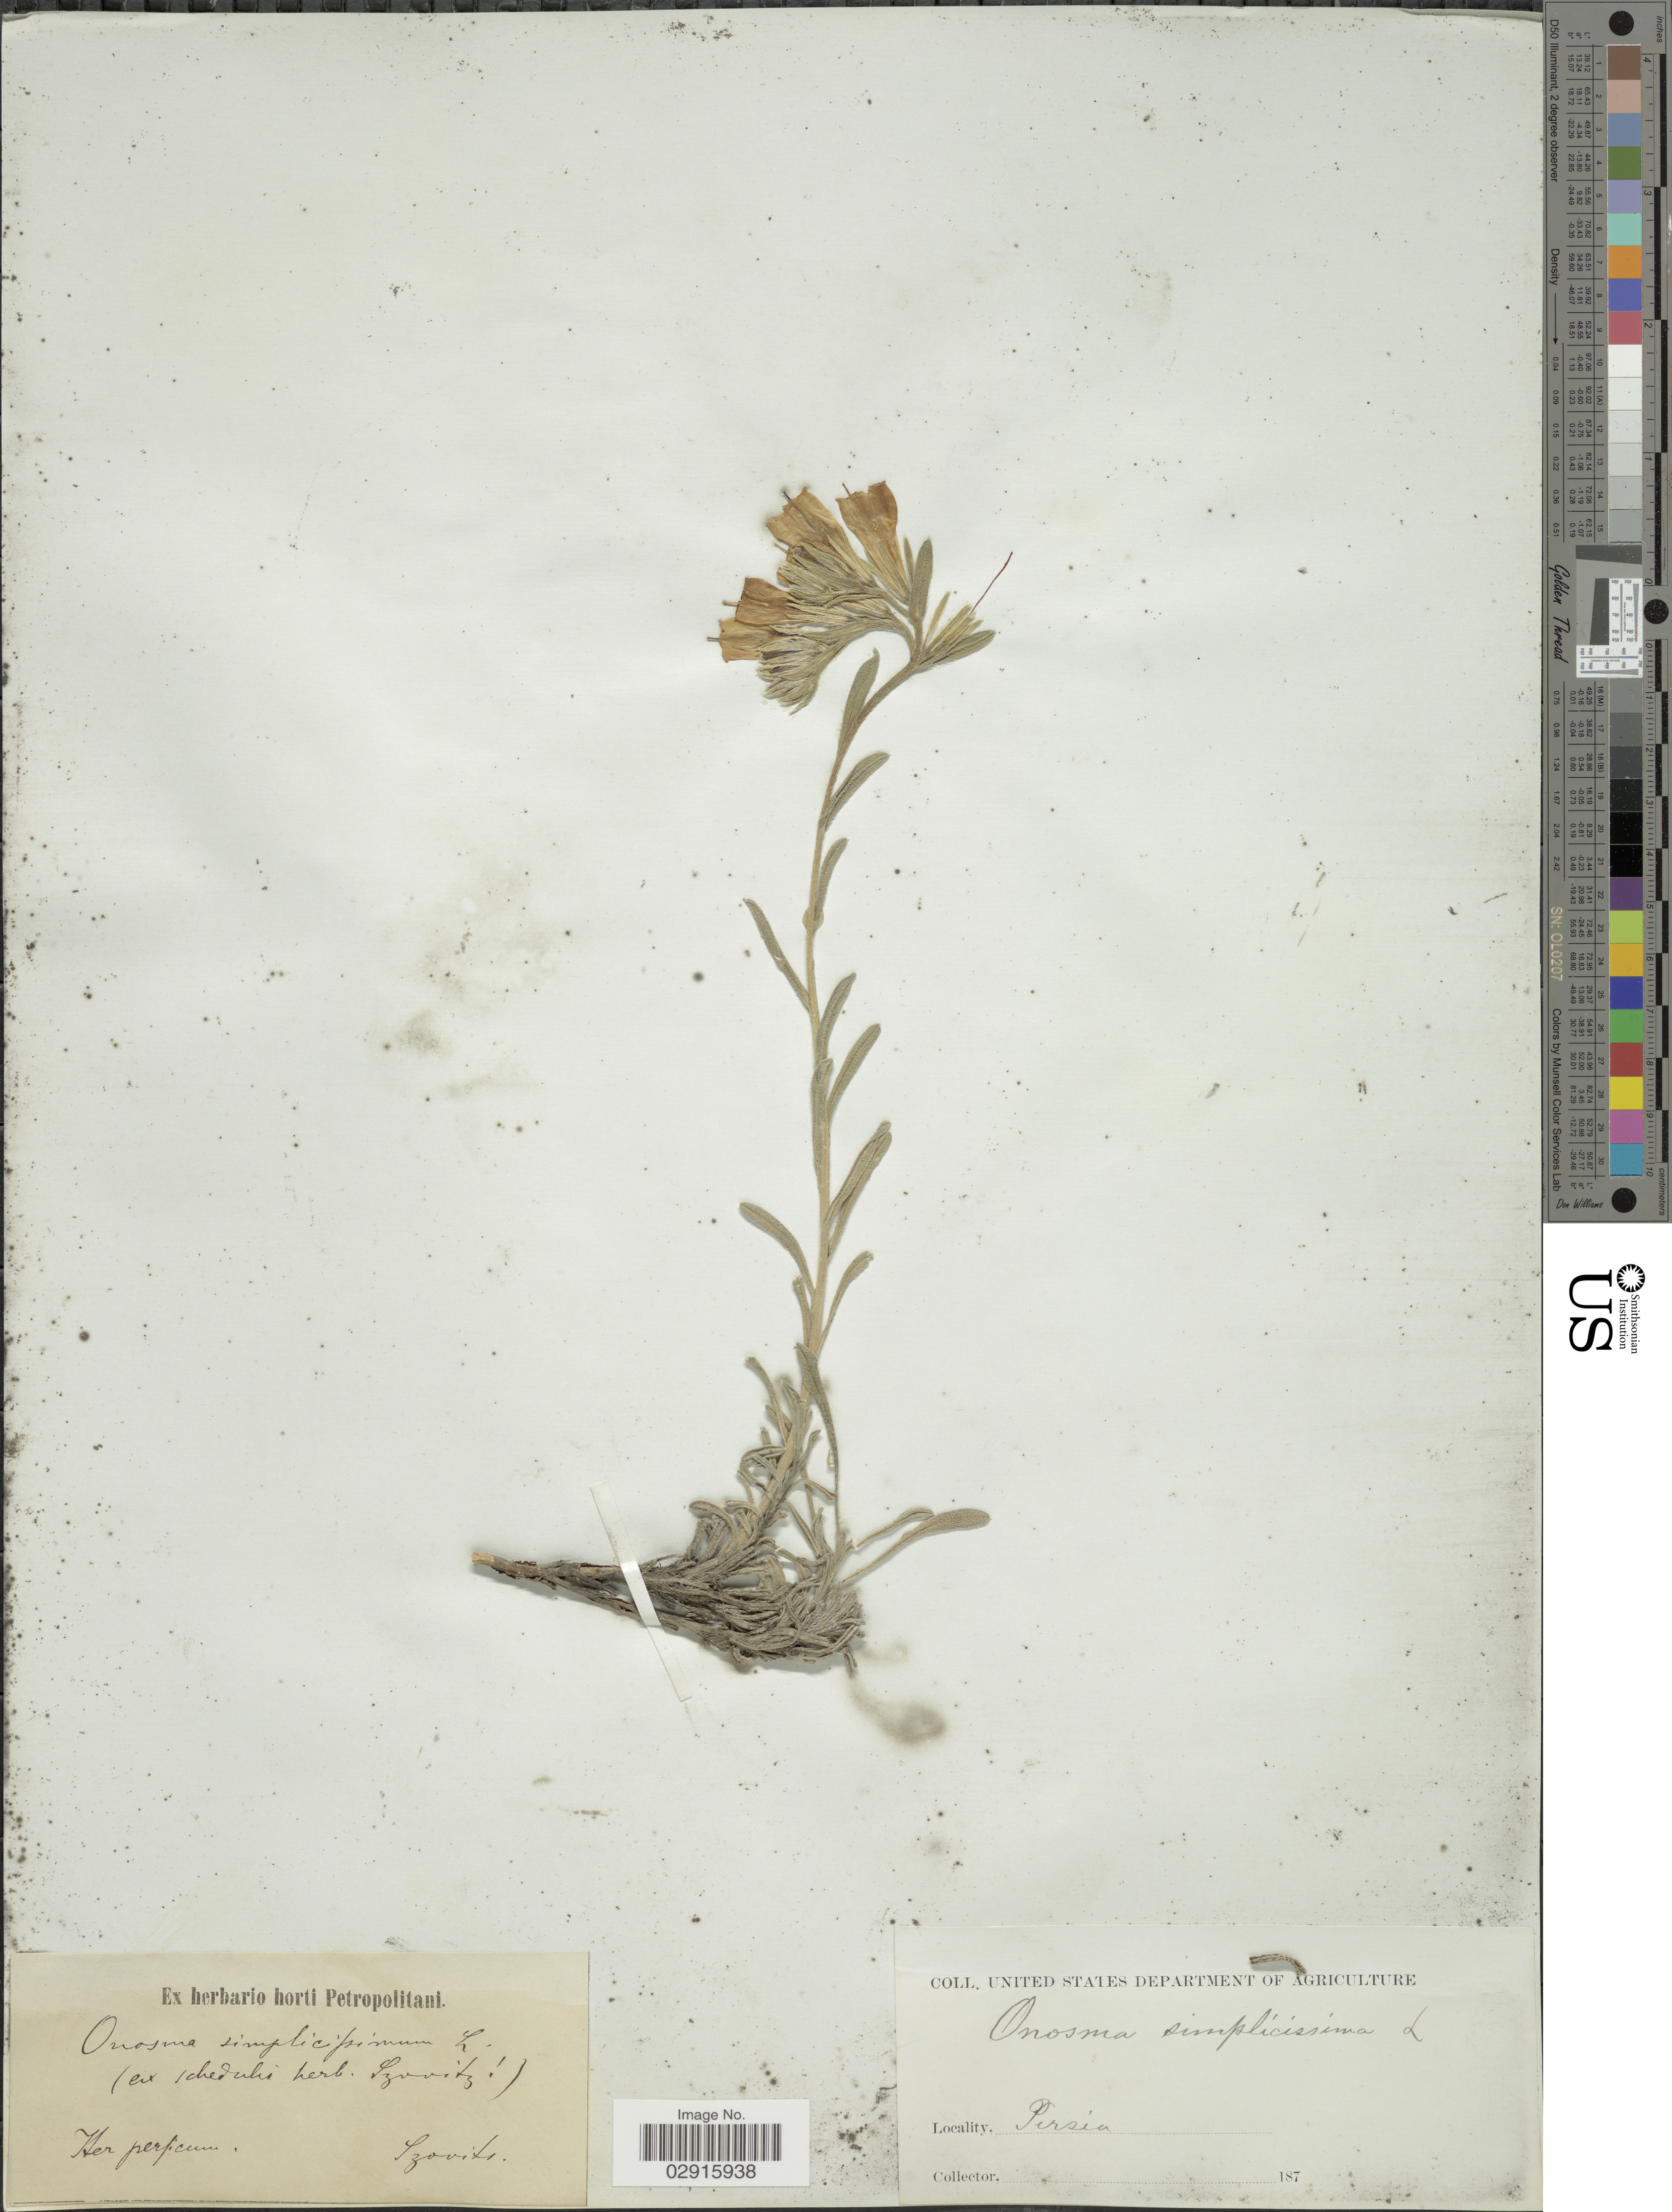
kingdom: Plantae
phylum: Tracheophyta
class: Magnoliopsida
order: Boraginales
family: Boraginaceae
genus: Onosma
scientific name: Onosma simplicissima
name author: L.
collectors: Szovits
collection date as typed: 187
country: Iran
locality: Persia.